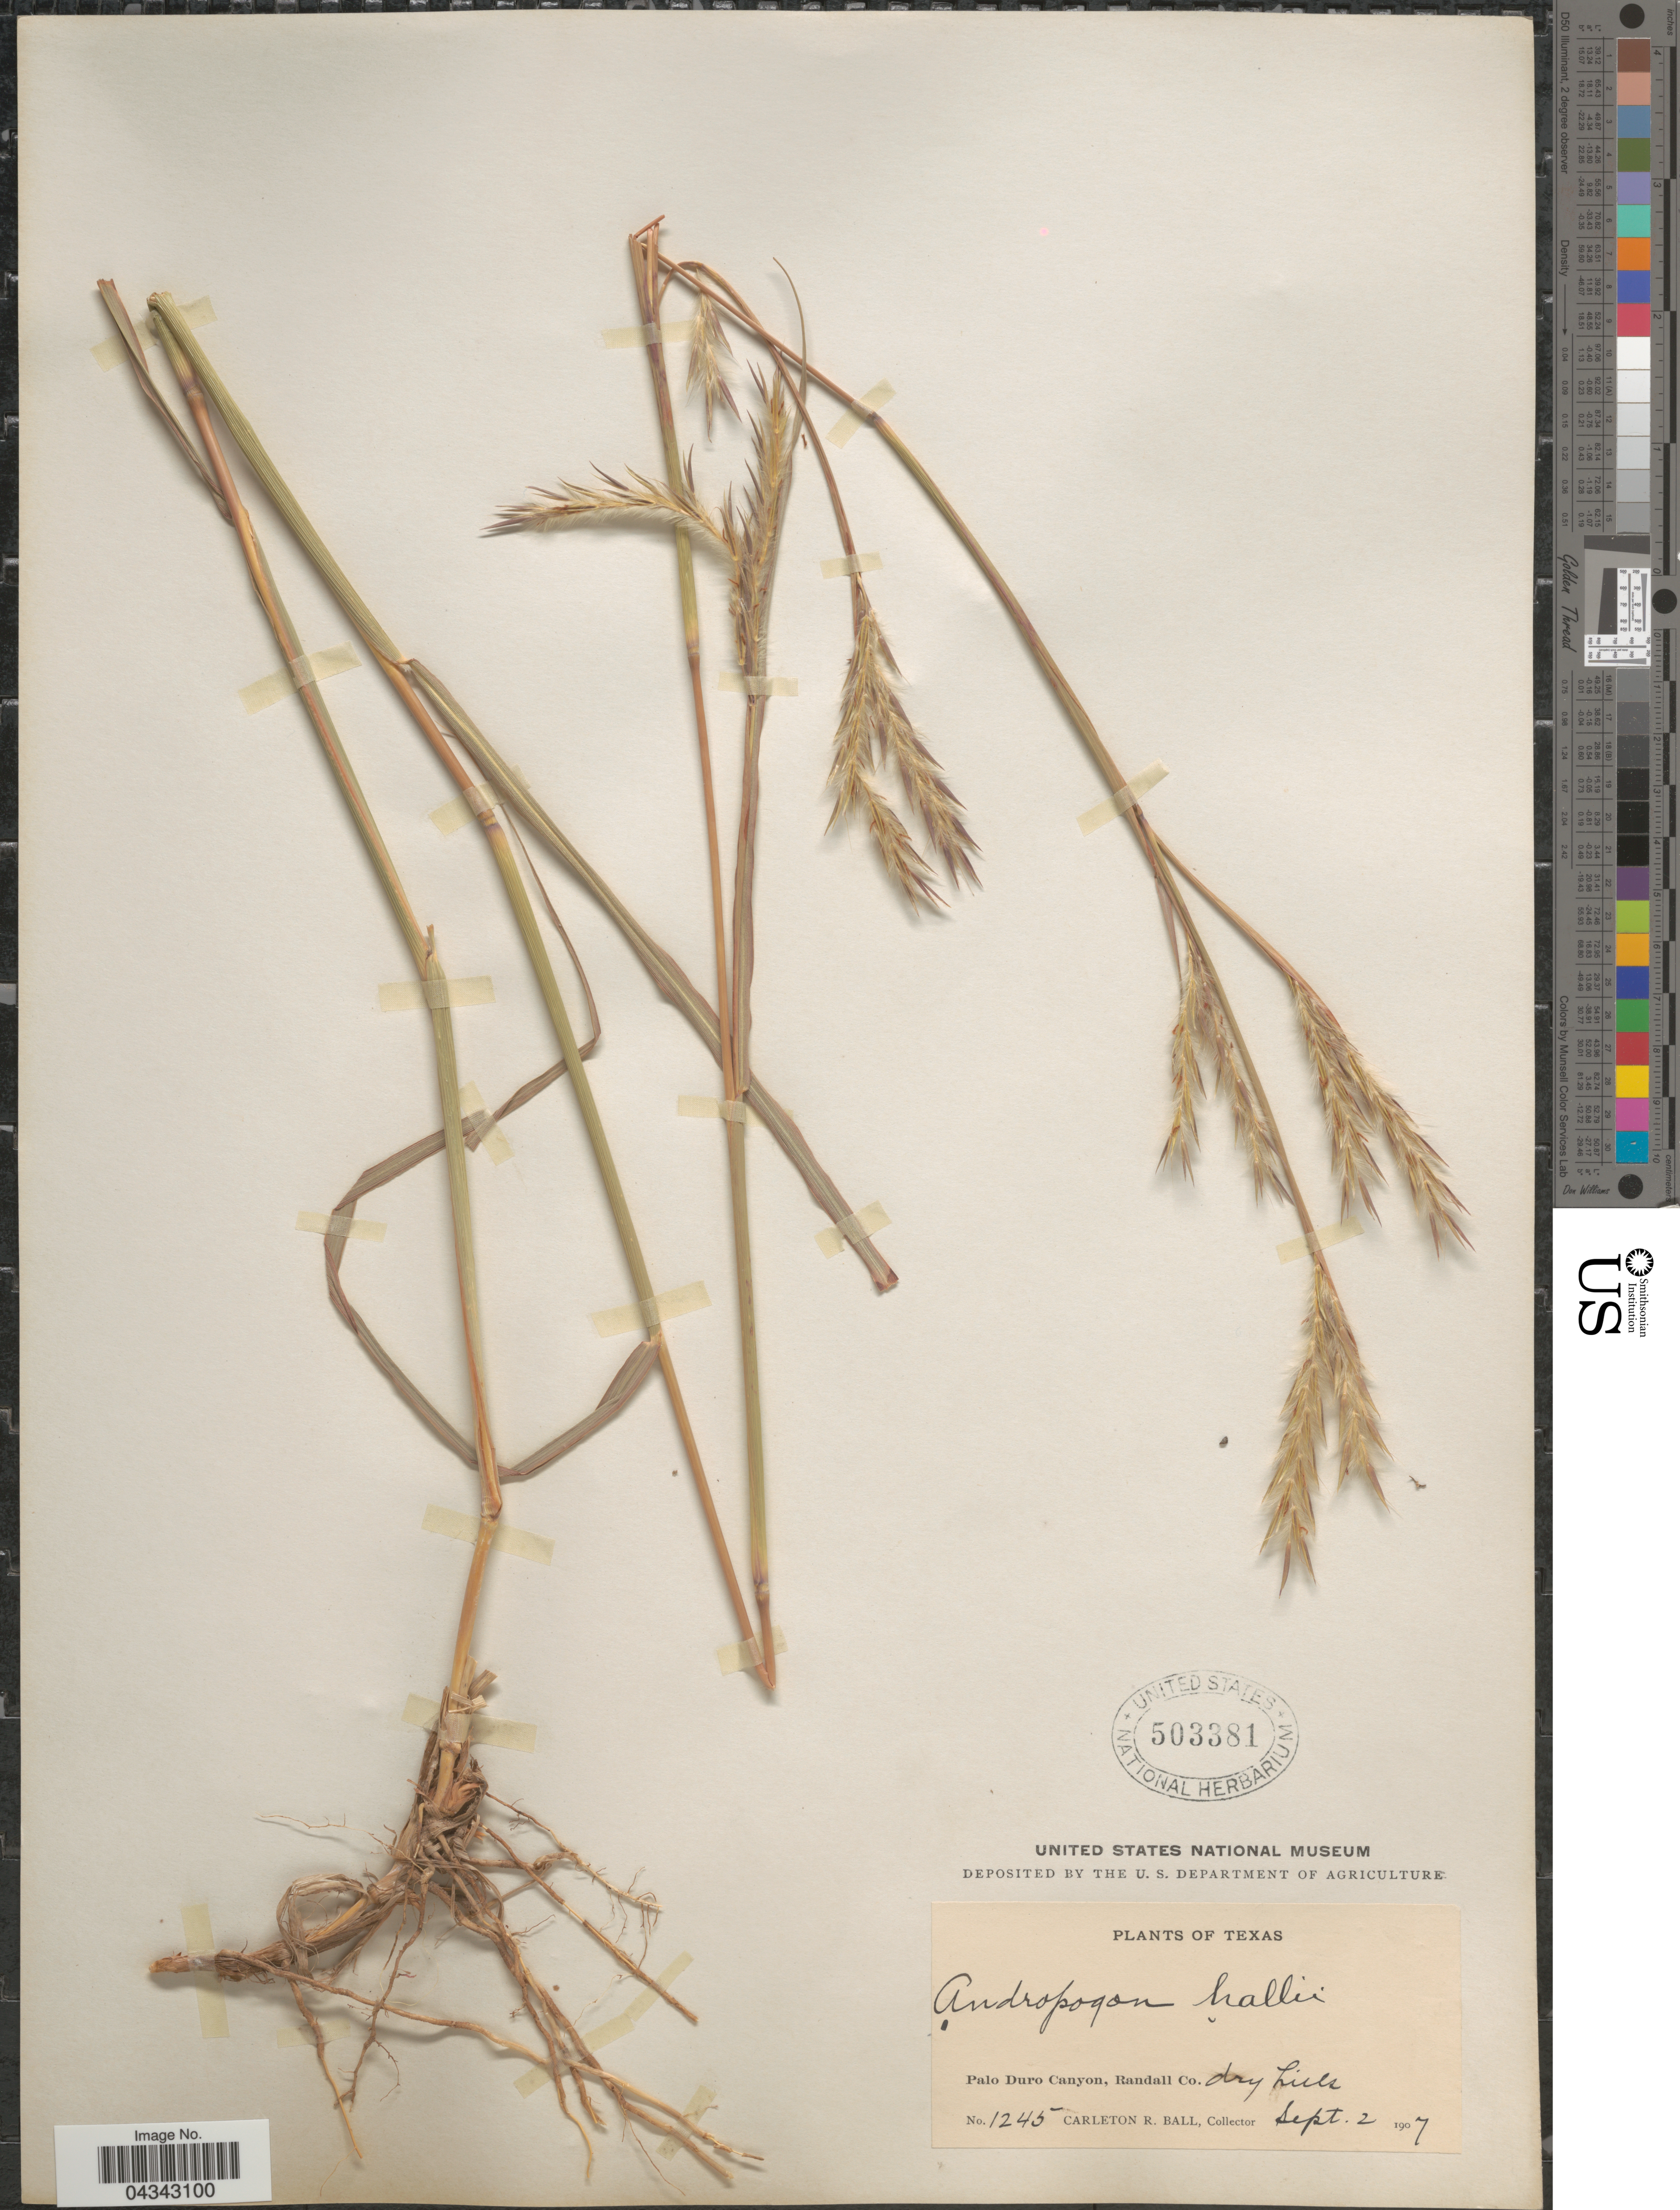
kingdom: Plantae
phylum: Tracheophyta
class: Liliopsida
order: Poales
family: Poaceae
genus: Andropogon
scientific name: Andropogon gerardii subsp. hallii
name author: (Hack.) Wipff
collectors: C. R. Ball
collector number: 1245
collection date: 1907-09-02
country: United States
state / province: Texas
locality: Palo Duro Canyon, Randall Co.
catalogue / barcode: US 503381